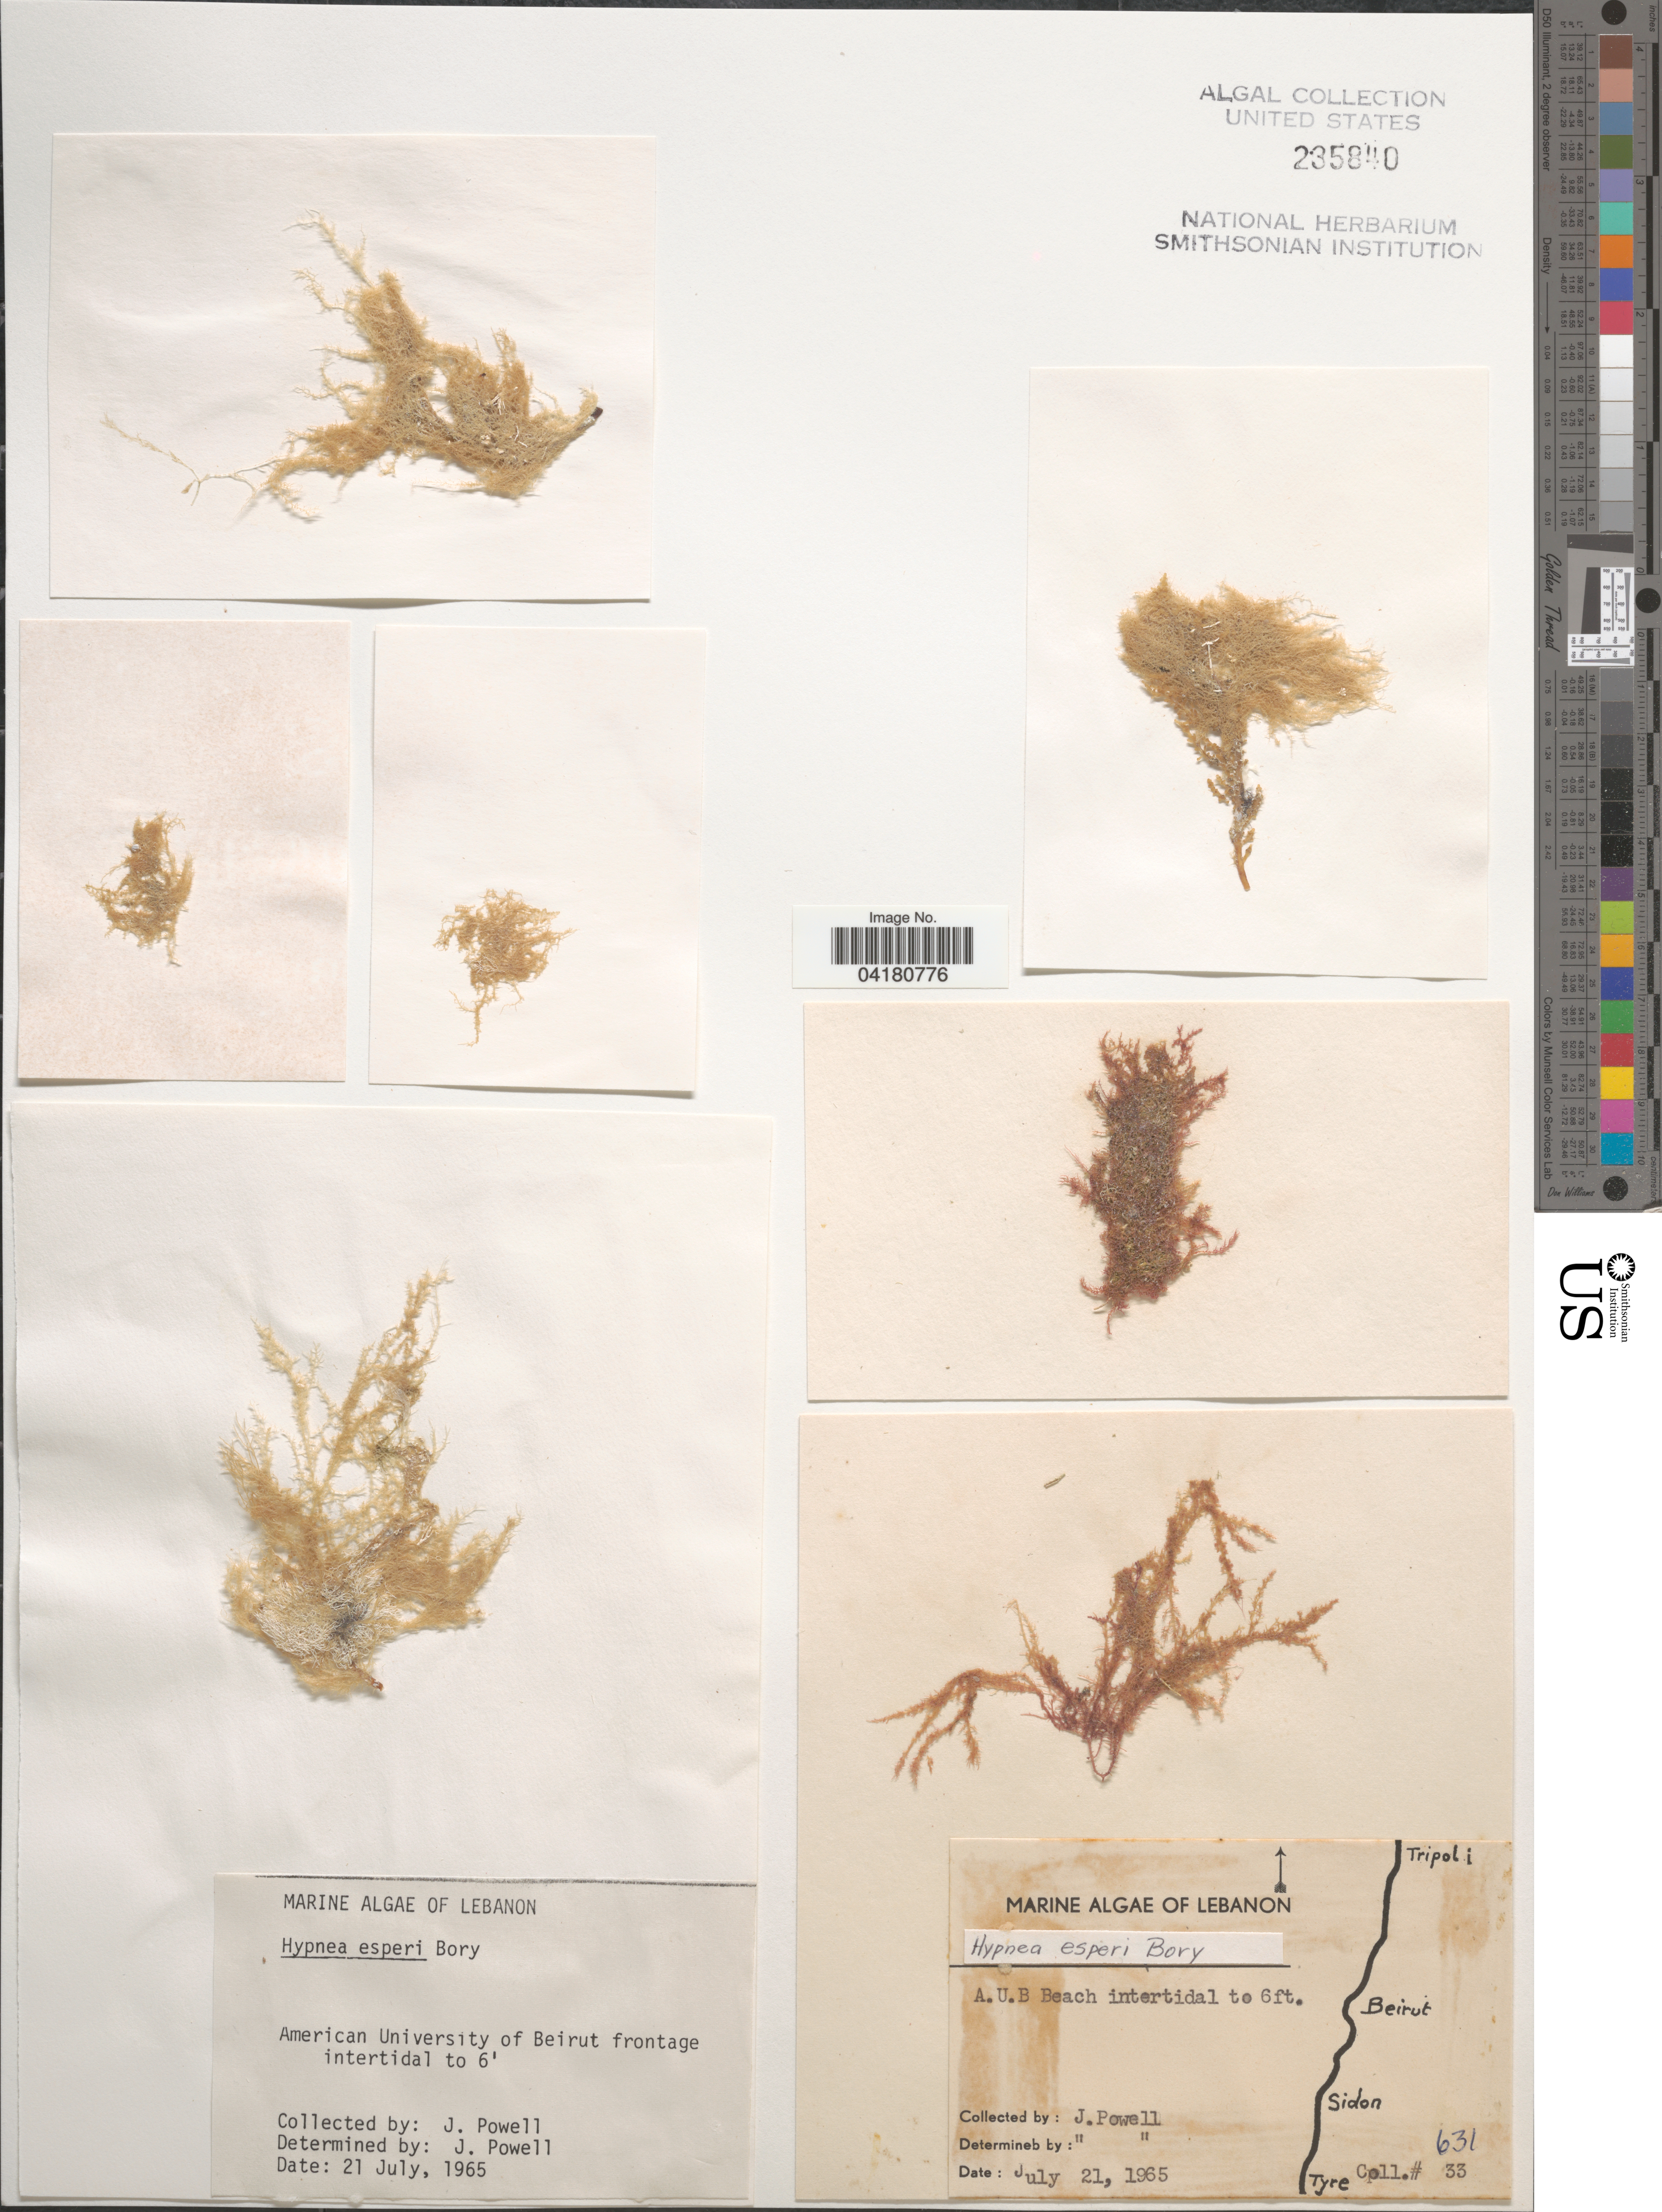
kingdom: Plantae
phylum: Rhodophyta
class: Florideophyceae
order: Gigartinales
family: Cystocloniaceae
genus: Hypnea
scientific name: Hypnea esperi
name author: Bory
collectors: J. Powell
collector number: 33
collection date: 1965-07-21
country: Lebanon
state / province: Beyrouth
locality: American University of Beirut frontage intertidal to 6ft.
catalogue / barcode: US 235840